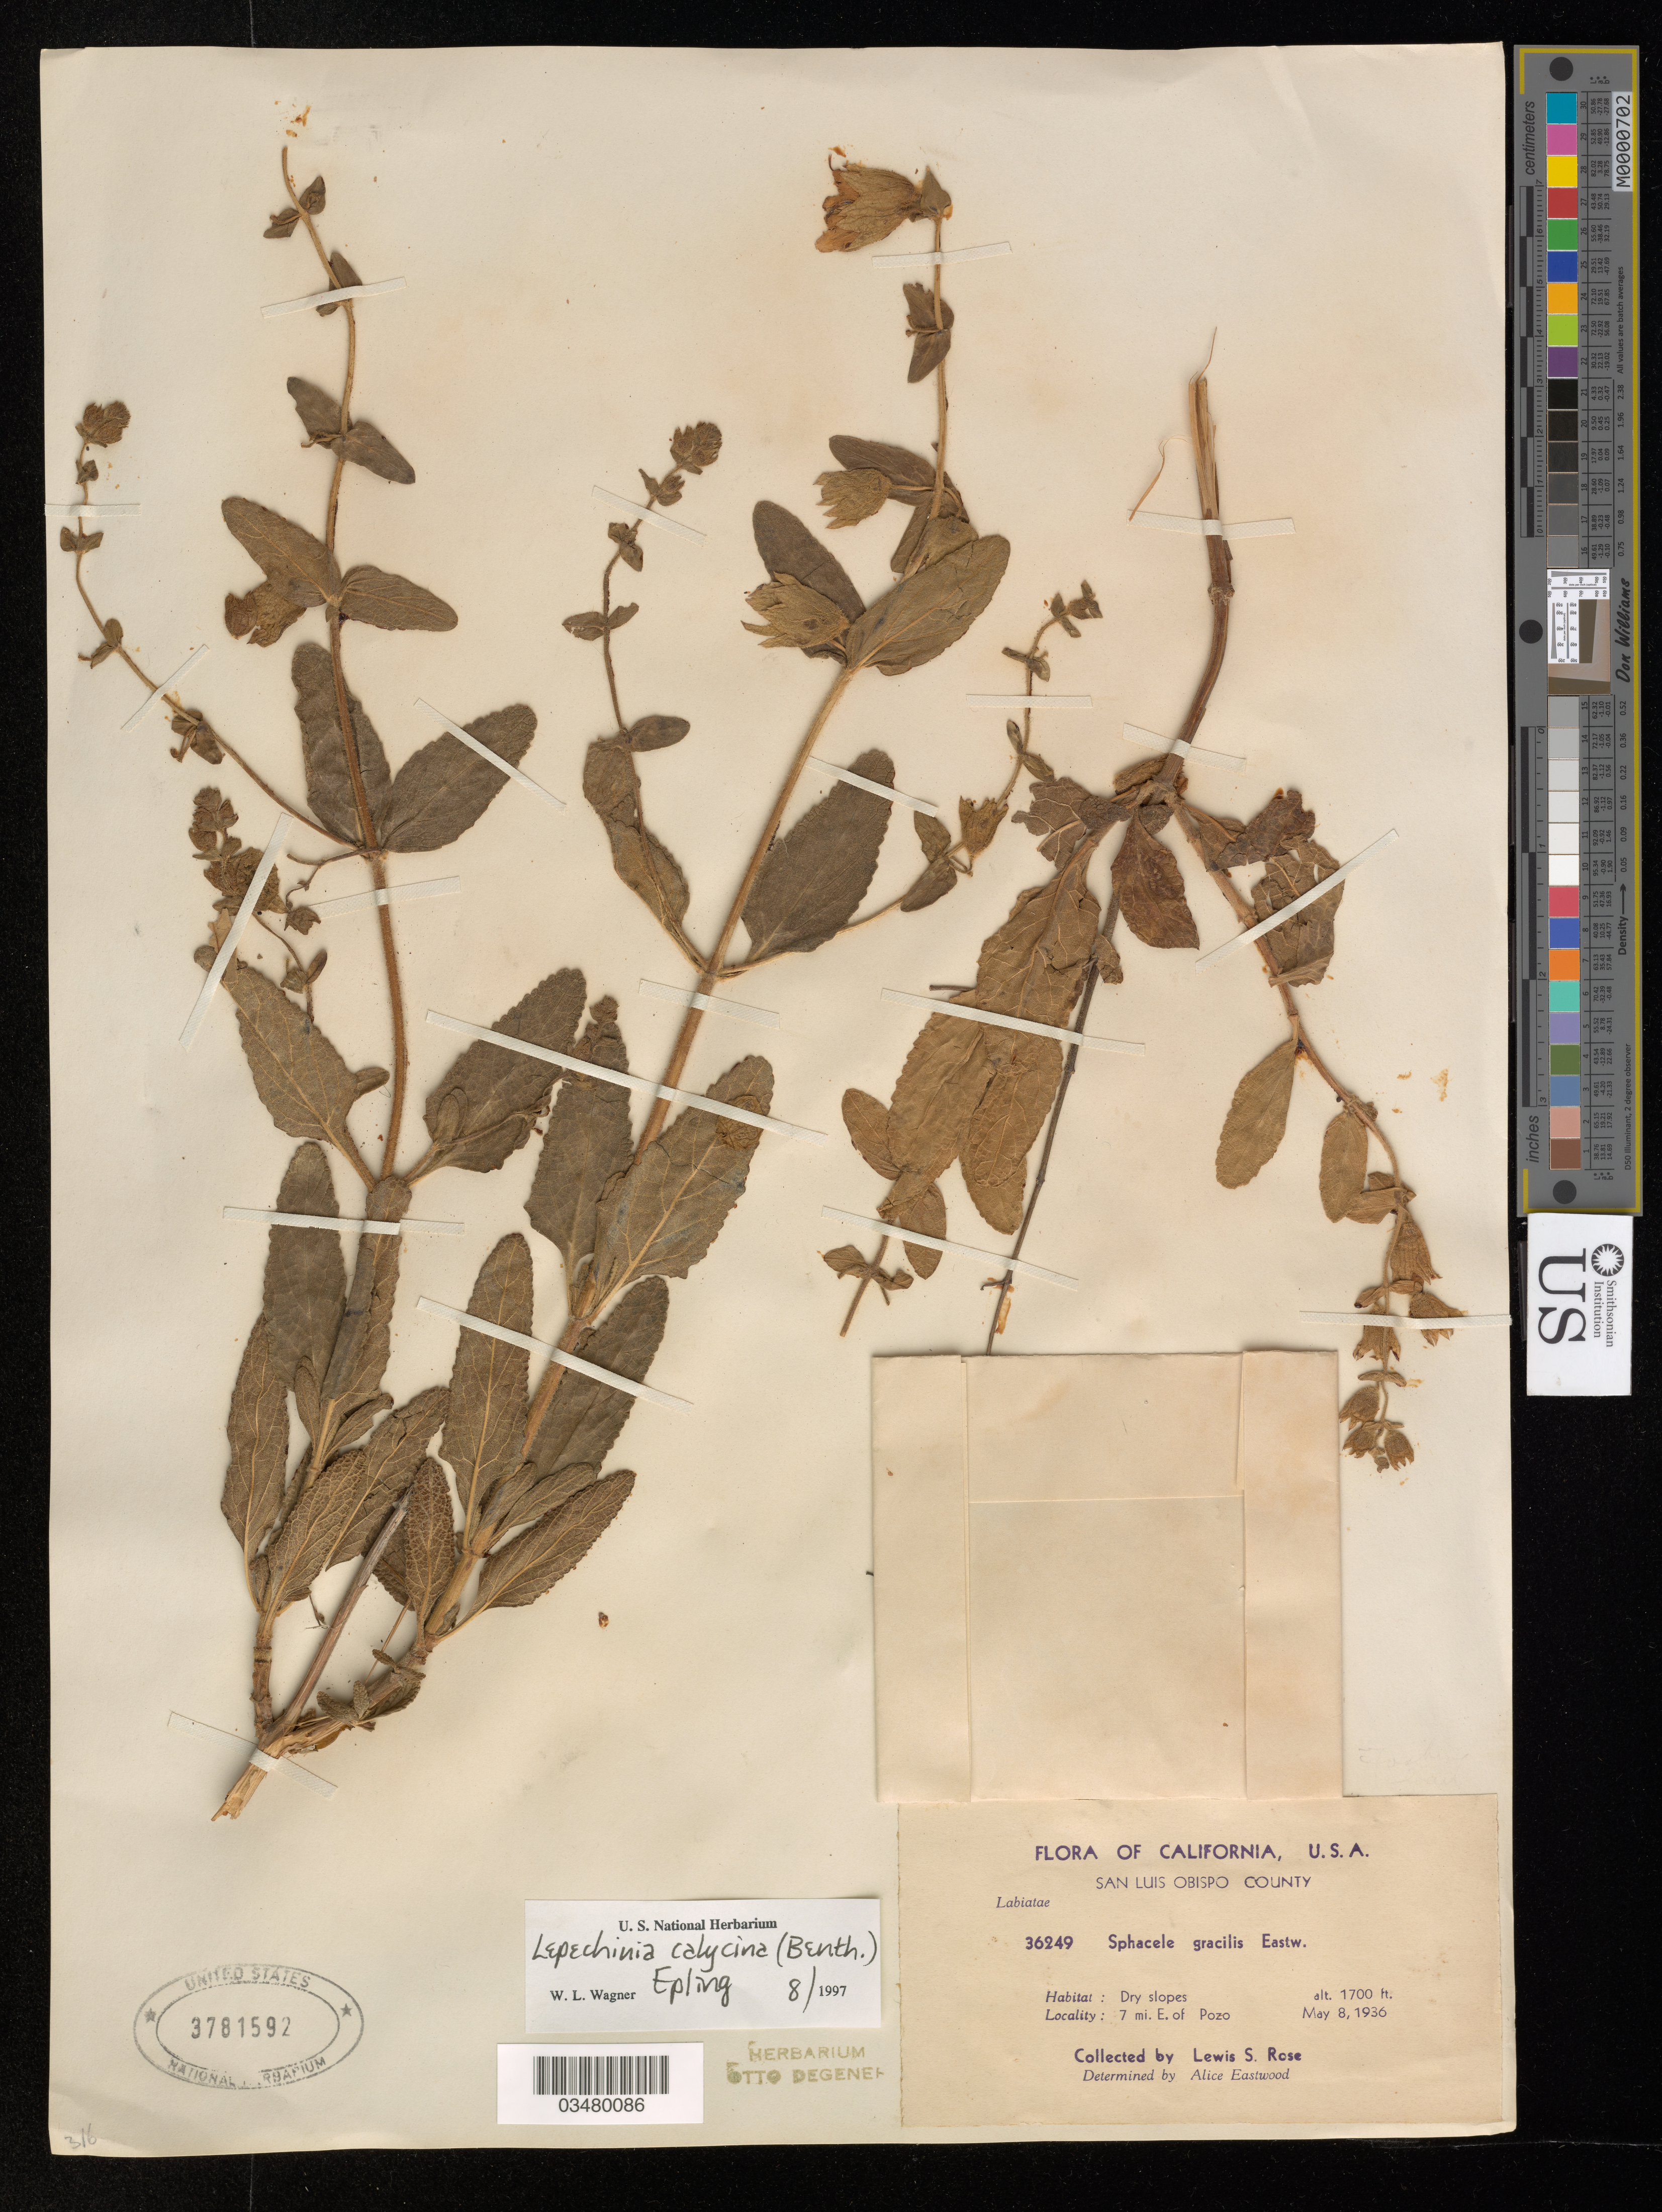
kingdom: Plantae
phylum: Tracheophyta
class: Magnoliopsida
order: Lamiales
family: Lamiaceae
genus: Lepechinia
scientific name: Lepechinia calycina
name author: (Benth.) Epling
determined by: Wagner, W. L., (BOT), Smithsonian Institution - National Museum of Natural History (UNITED STATES)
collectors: L. S. Rose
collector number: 36249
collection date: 1936-05-08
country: United States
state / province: California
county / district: San Luis Obispo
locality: San Luis Obispo County. 7 mi. E. of Pozo.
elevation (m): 518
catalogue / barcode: US 3781592